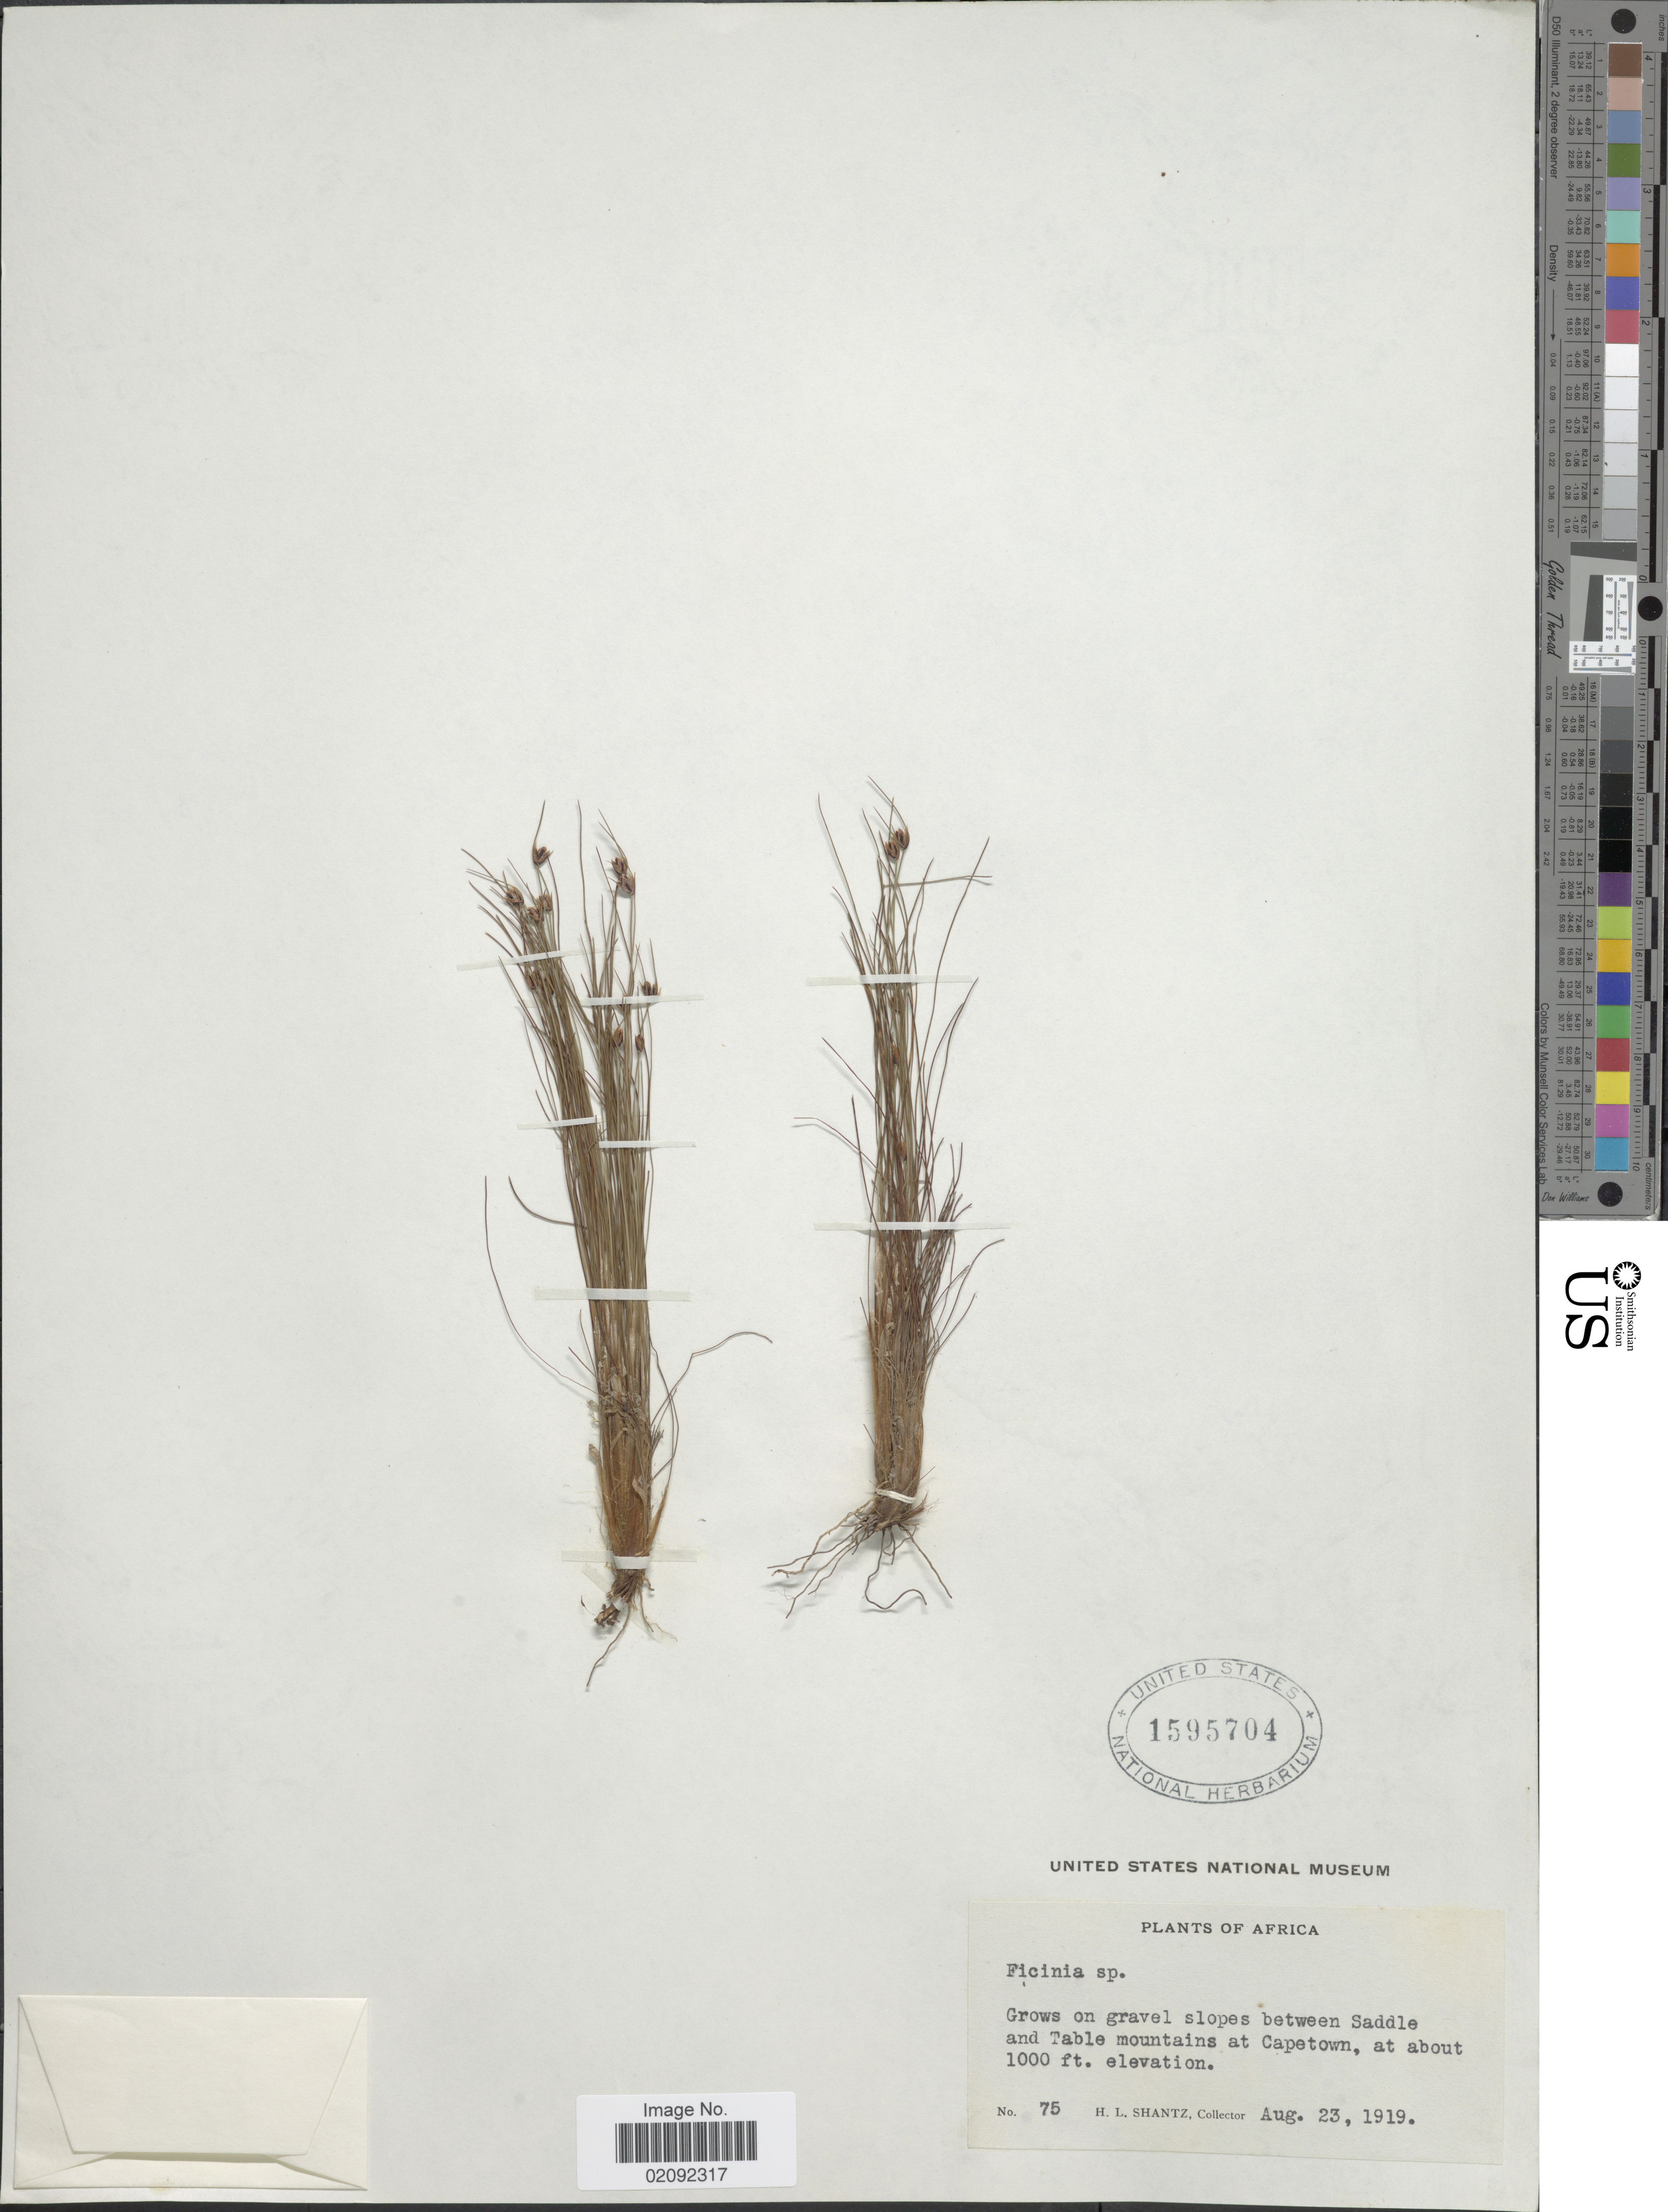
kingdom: Plantae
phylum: Tracheophyta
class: Liliopsida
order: Poales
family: Cyperaceae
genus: Ficinia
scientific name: Ficinia filiformis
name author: (Lam.) Schrad.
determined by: Strong, Mark T., (BOT), Smithsonian Institution - National Museum of Natural History (UNITED STATES)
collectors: H. Shantz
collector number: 75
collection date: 1919-08-23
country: South Africa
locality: Africa, grows on gravel slopes between Saddle and Tbale mountains at Capetown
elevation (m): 305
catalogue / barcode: US 1595704